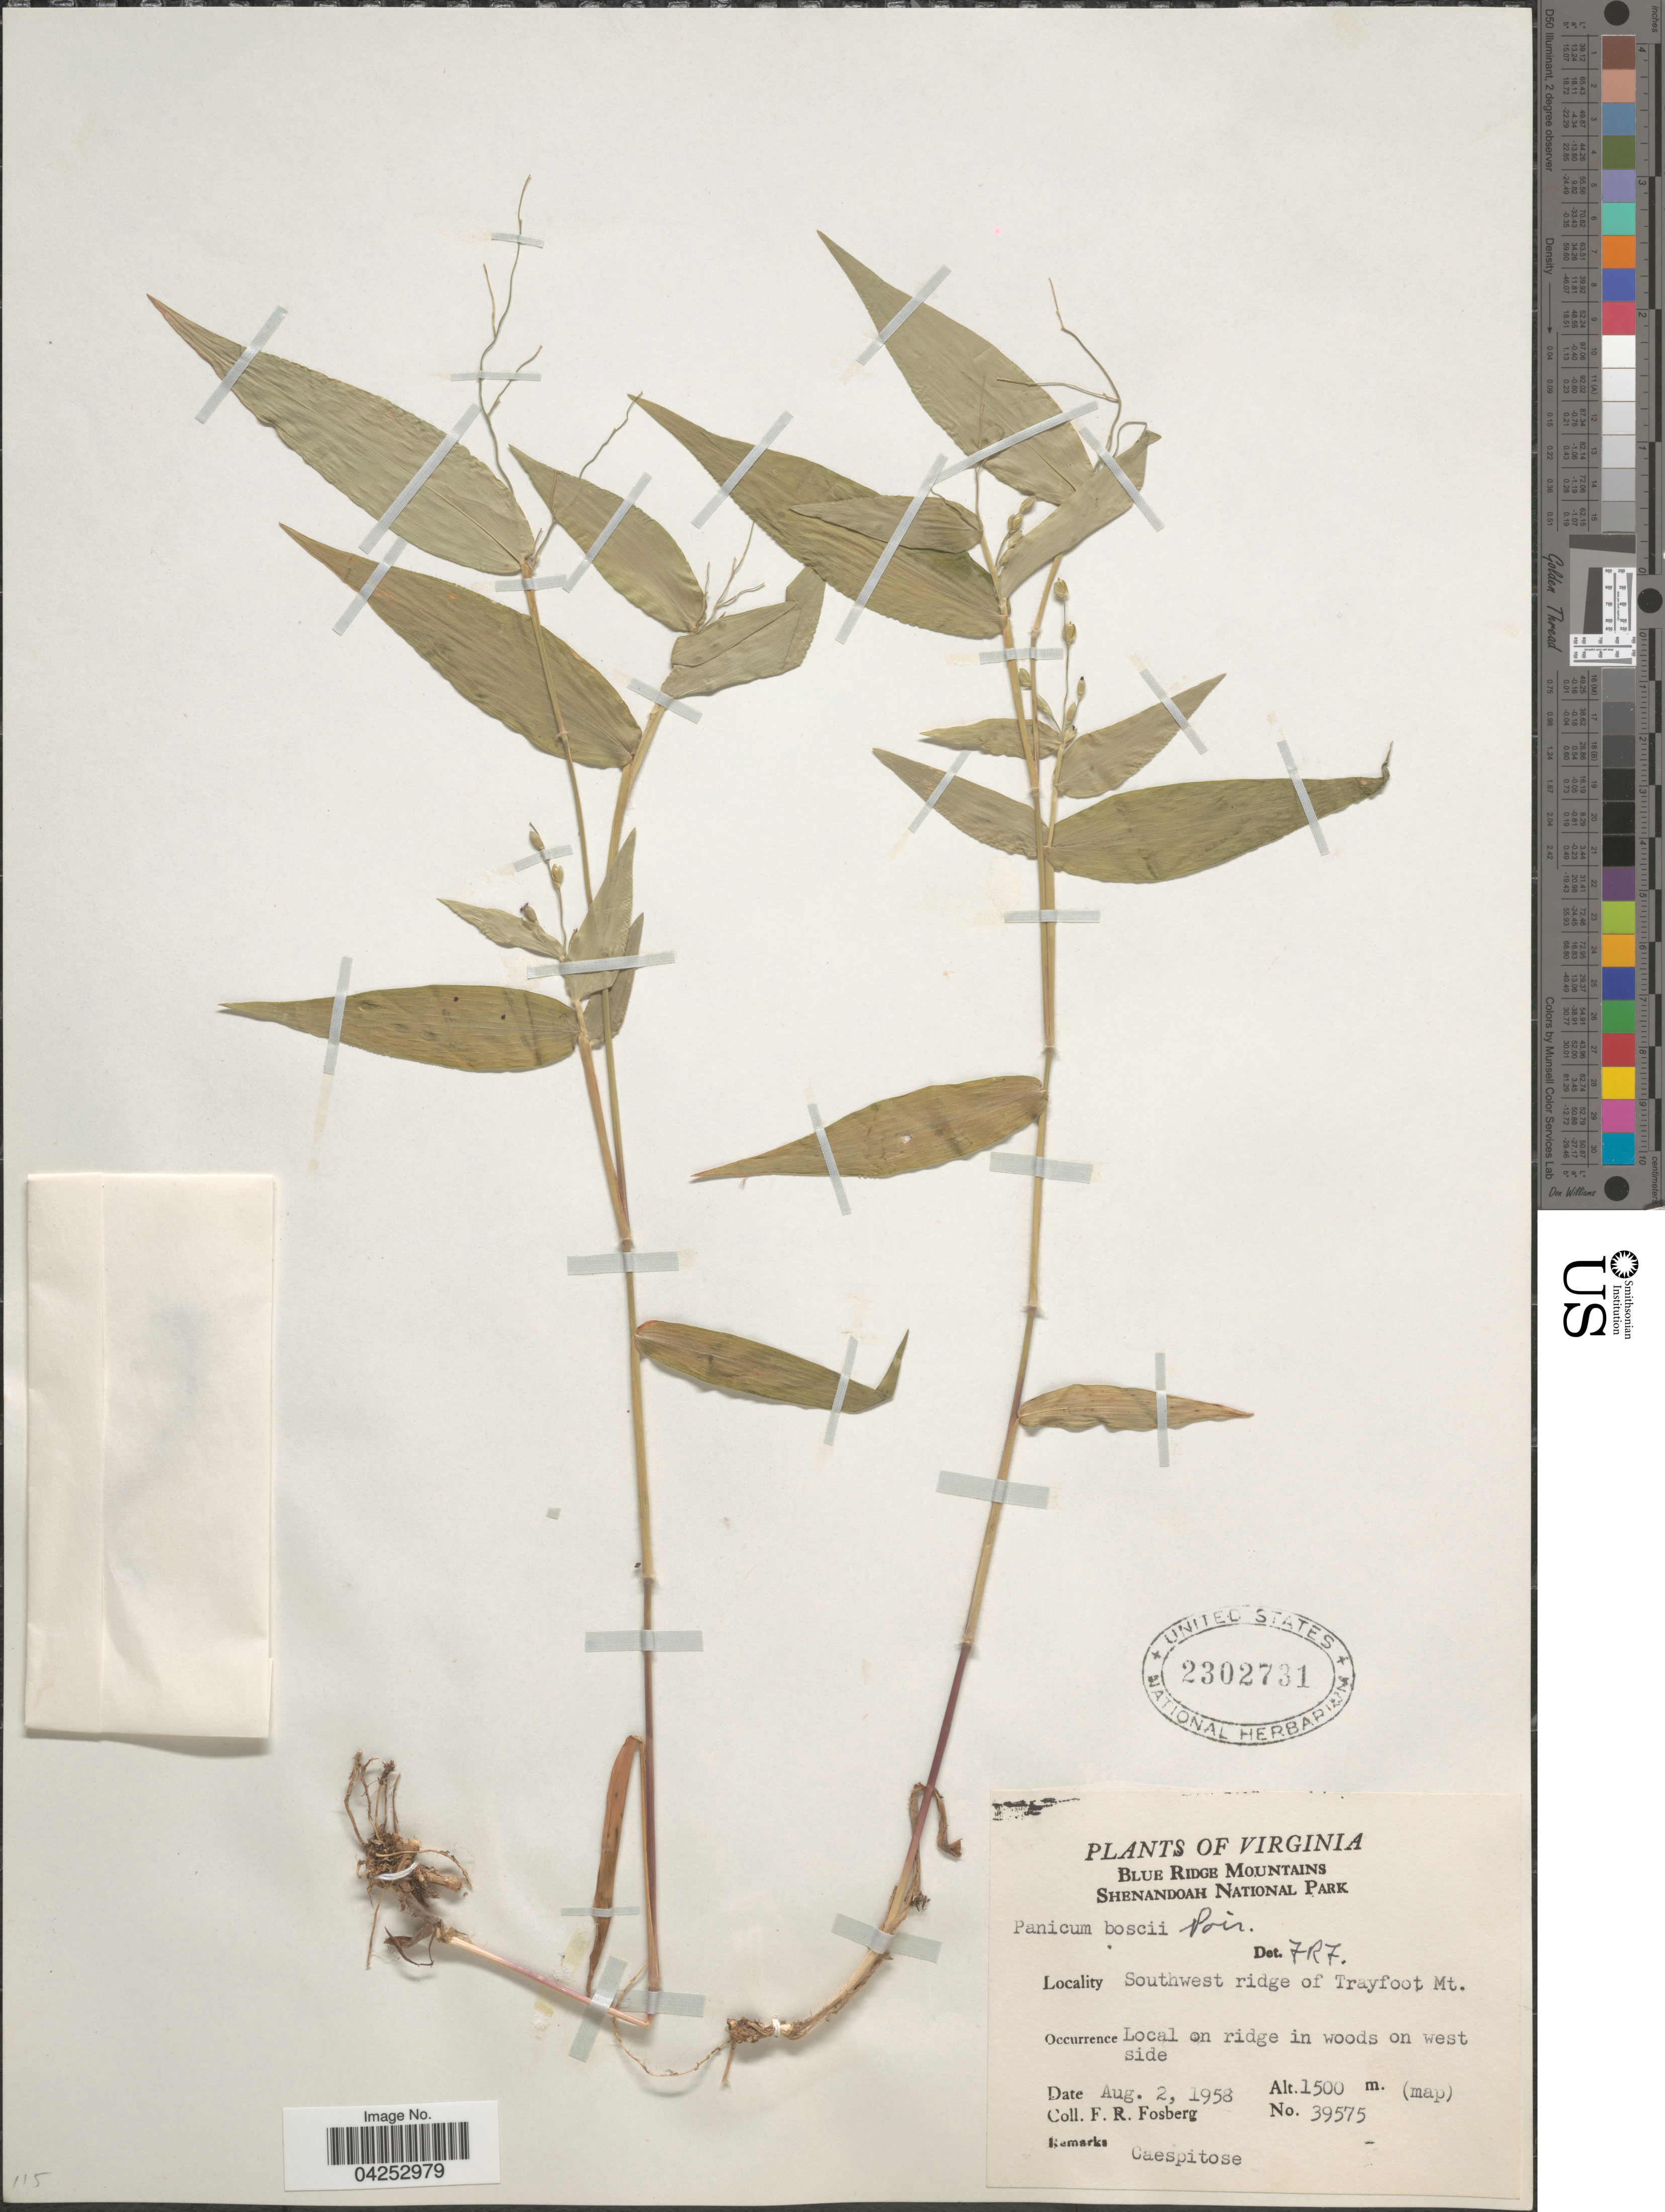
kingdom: Plantae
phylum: Tracheophyta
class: Liliopsida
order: Poales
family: Poaceae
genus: Dichanthelium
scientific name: Dichanthelium boscii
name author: (Poir.) Gould & C.A. Clark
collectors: F. R. Fosberg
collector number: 39575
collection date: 1958-08-02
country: United States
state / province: Virginia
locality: Blue Ridge Mountains. Shenandoah National Park. Southwest ridge of Trayfoot Mt. Local on ridge in woods on west side.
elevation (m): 1500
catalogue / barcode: US 2302731